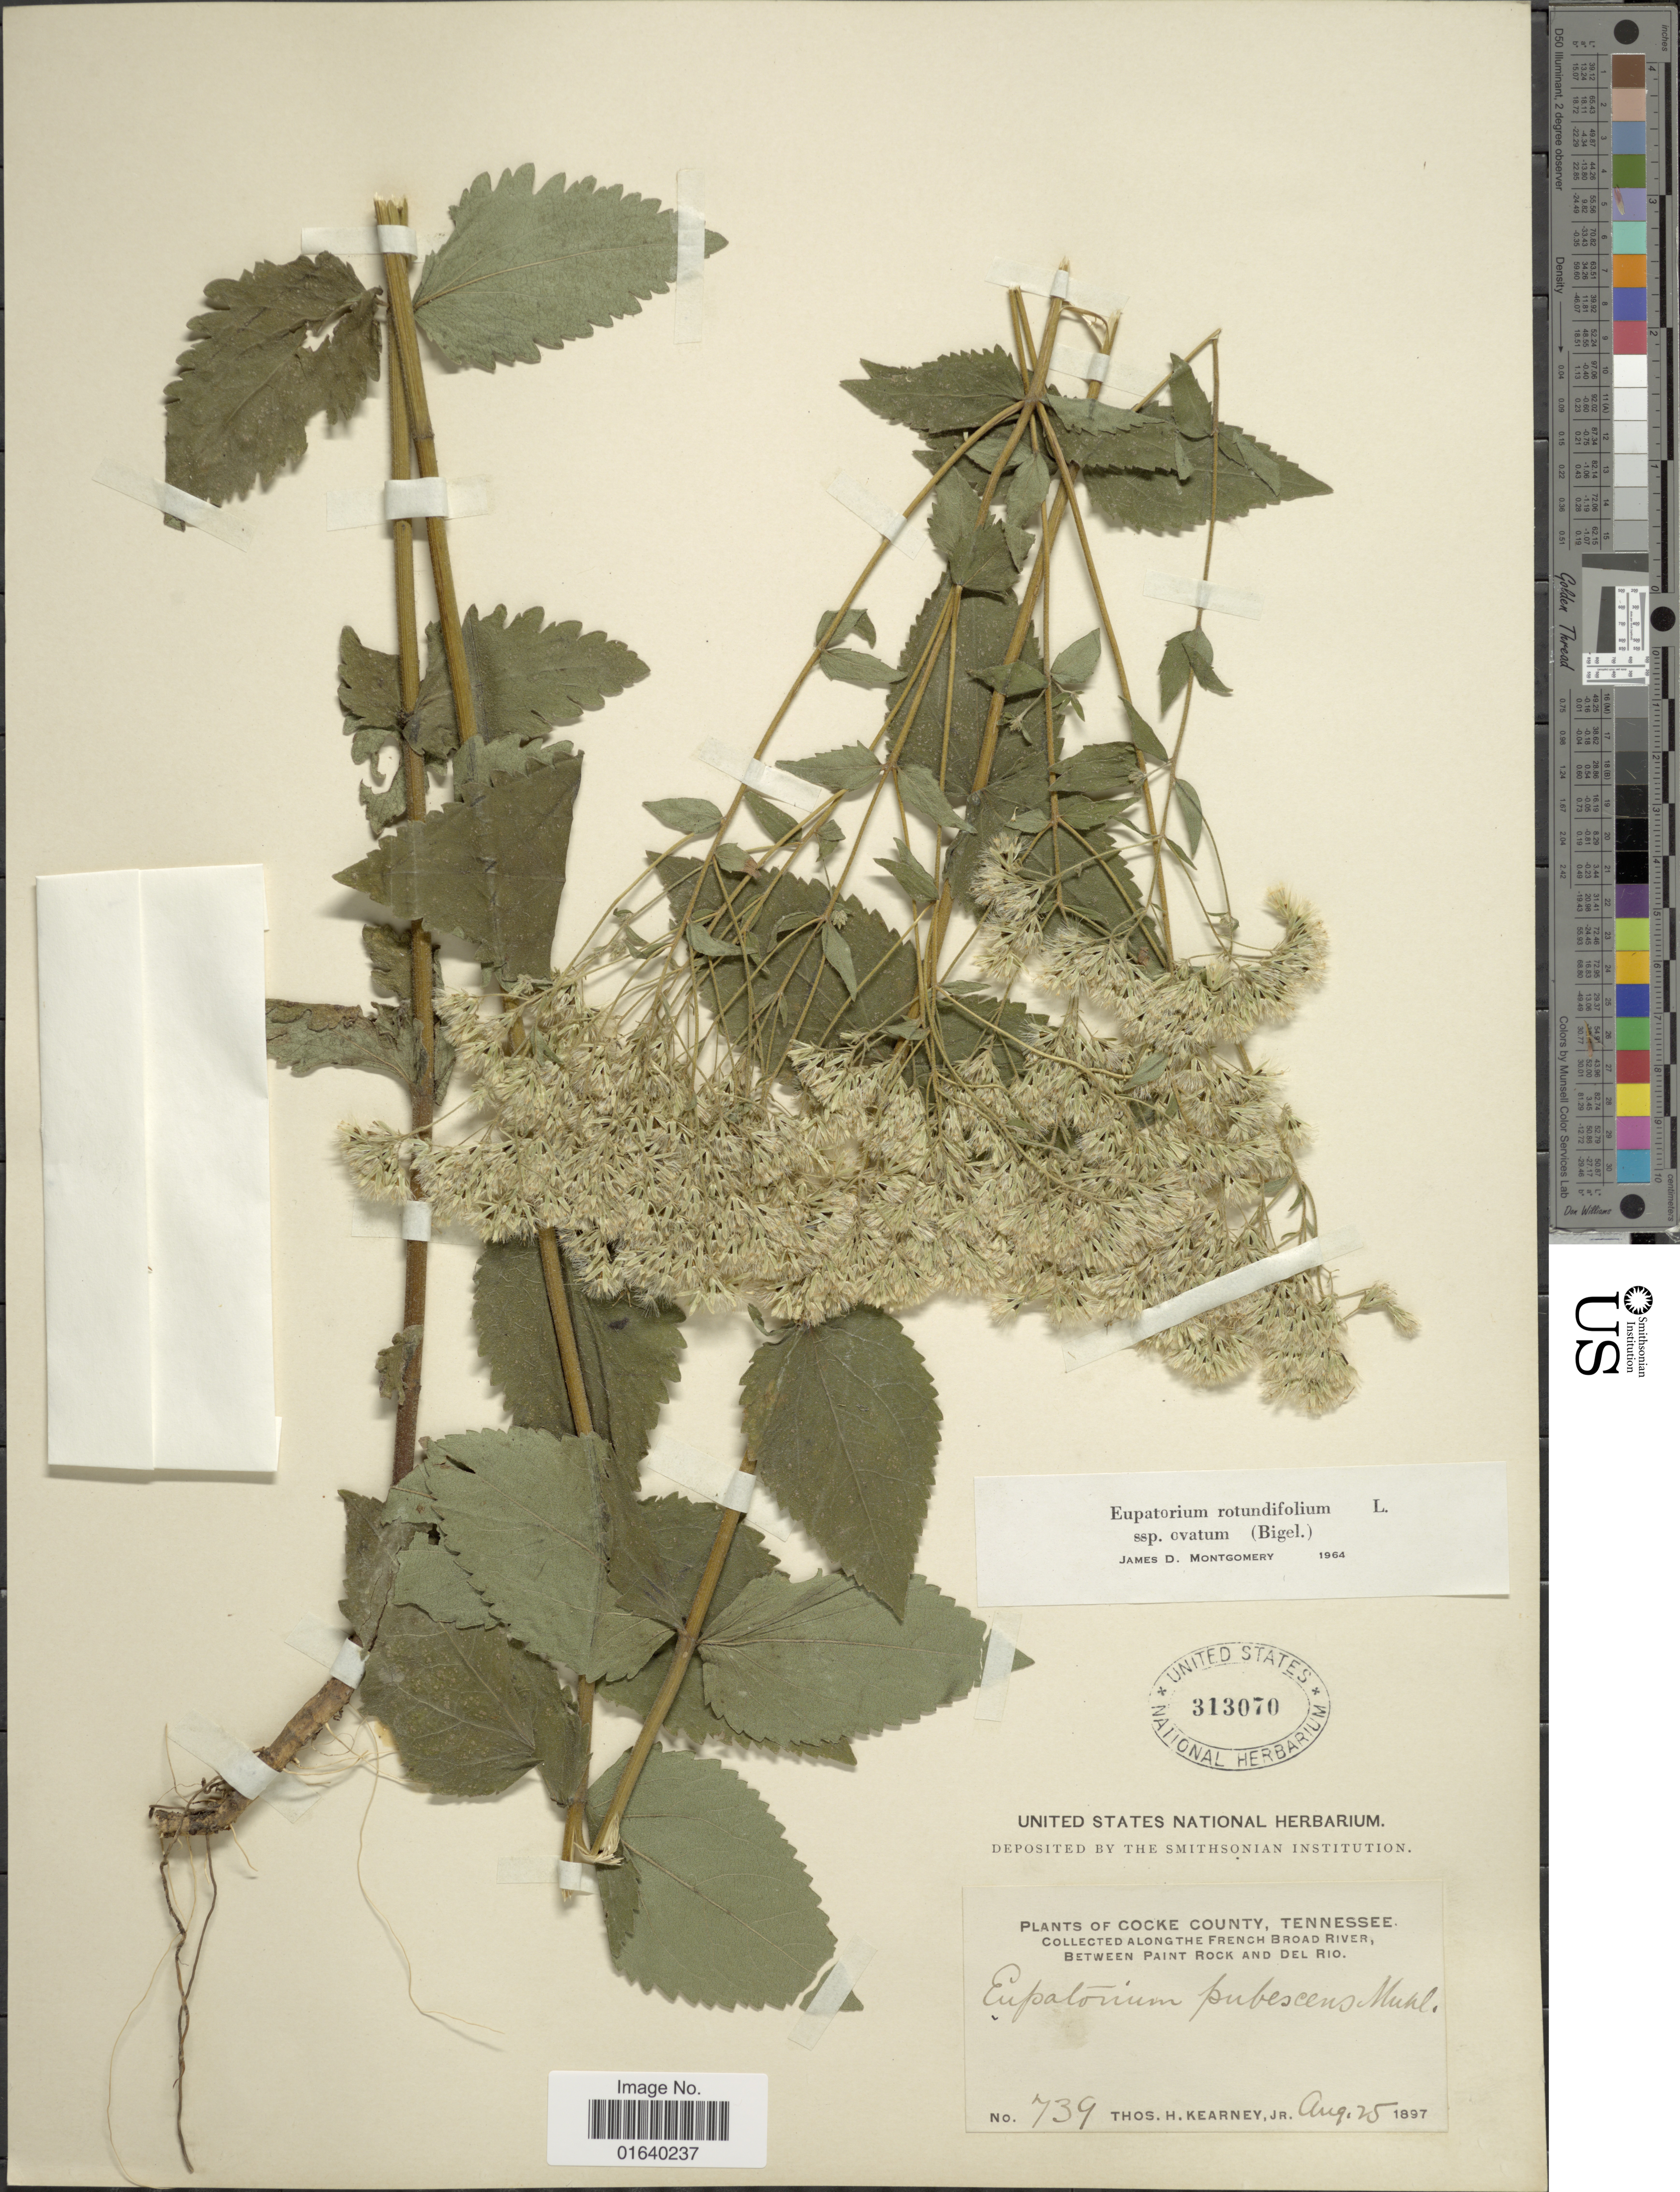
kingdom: Plantae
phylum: Tracheophyta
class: Magnoliopsida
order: Asterales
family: Asteraceae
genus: Eupatorium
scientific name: Eupatorium rotundifolium var. ovatum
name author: (Bigelow) J.D. Montgom. & Fairbrothers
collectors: T. H. Kearney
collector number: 739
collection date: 1897-08-25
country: United States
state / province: Tennessee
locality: Cocke County, along the French Broad River, between Paint and Del Rio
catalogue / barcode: US 313070